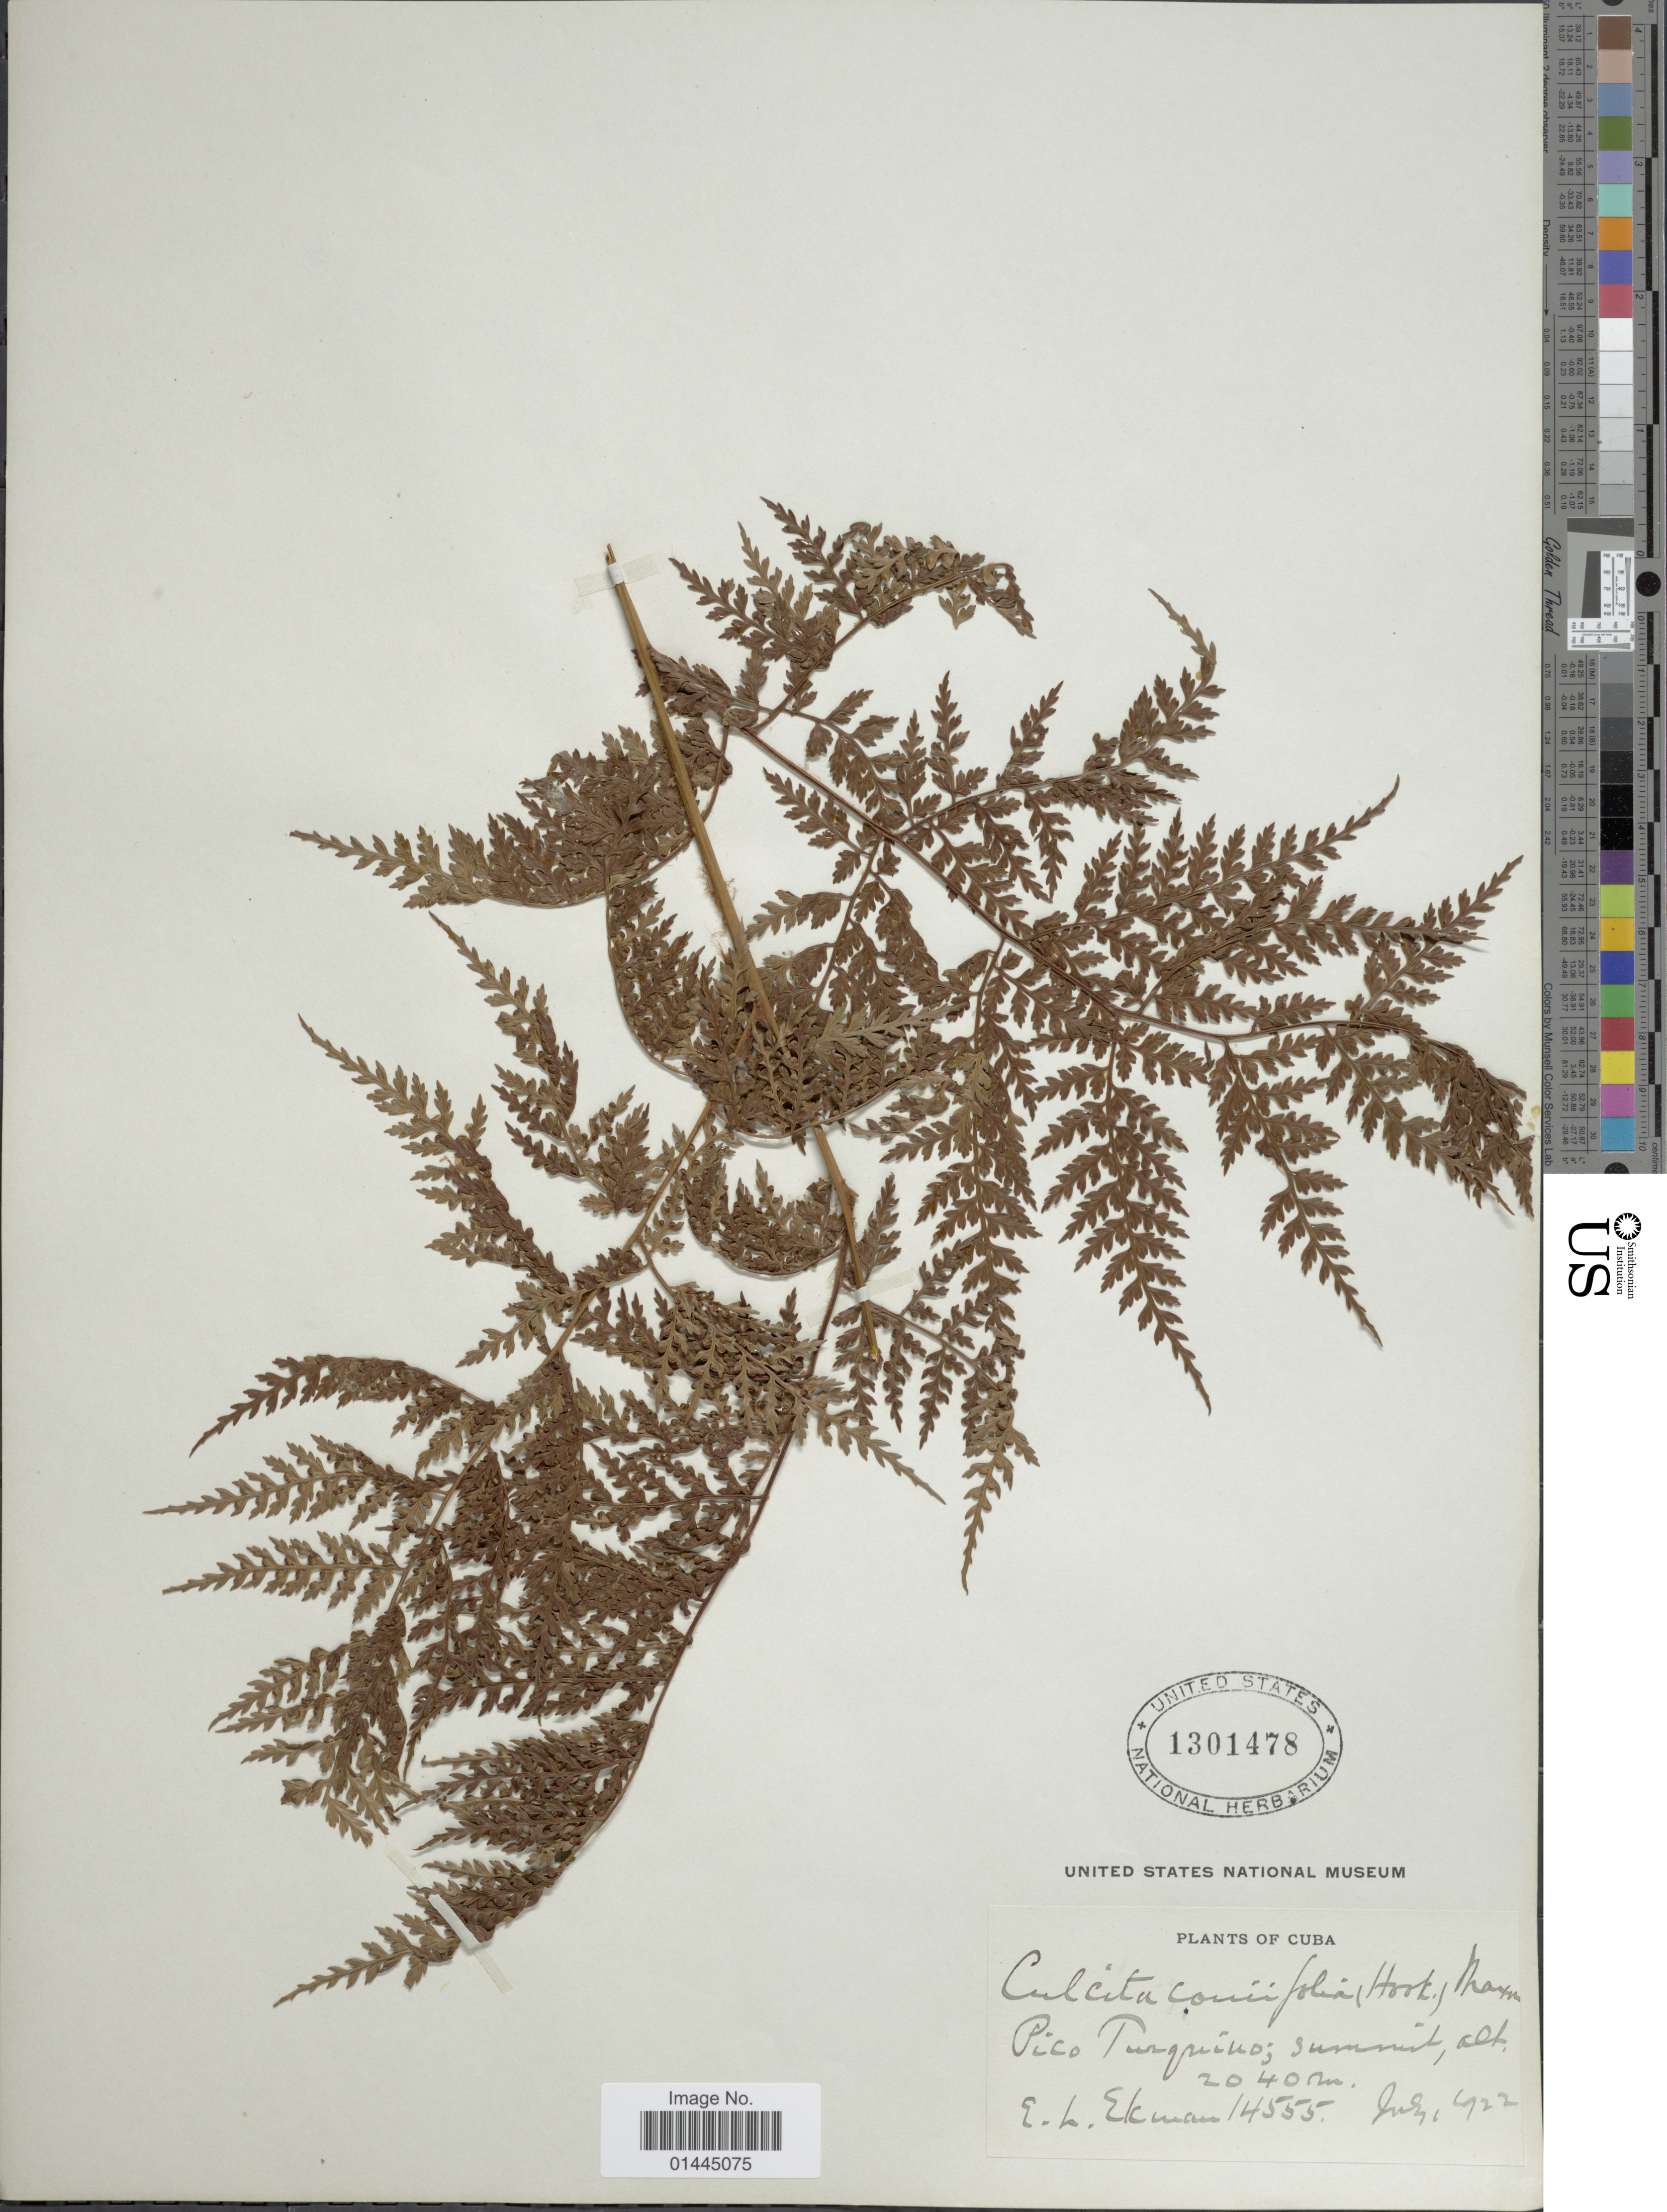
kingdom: Plantae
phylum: Tracheophyta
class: Polypodiopsida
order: Cyatheales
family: Culcitaceae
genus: Culcita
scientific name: Culcita coniifolia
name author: (Hook.) Maxon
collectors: E. L. Ekman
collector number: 14555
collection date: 1922-07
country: Cuba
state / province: Santiago de Cuba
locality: Pico Turquino; summit.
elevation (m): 2040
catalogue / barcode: US 1301478